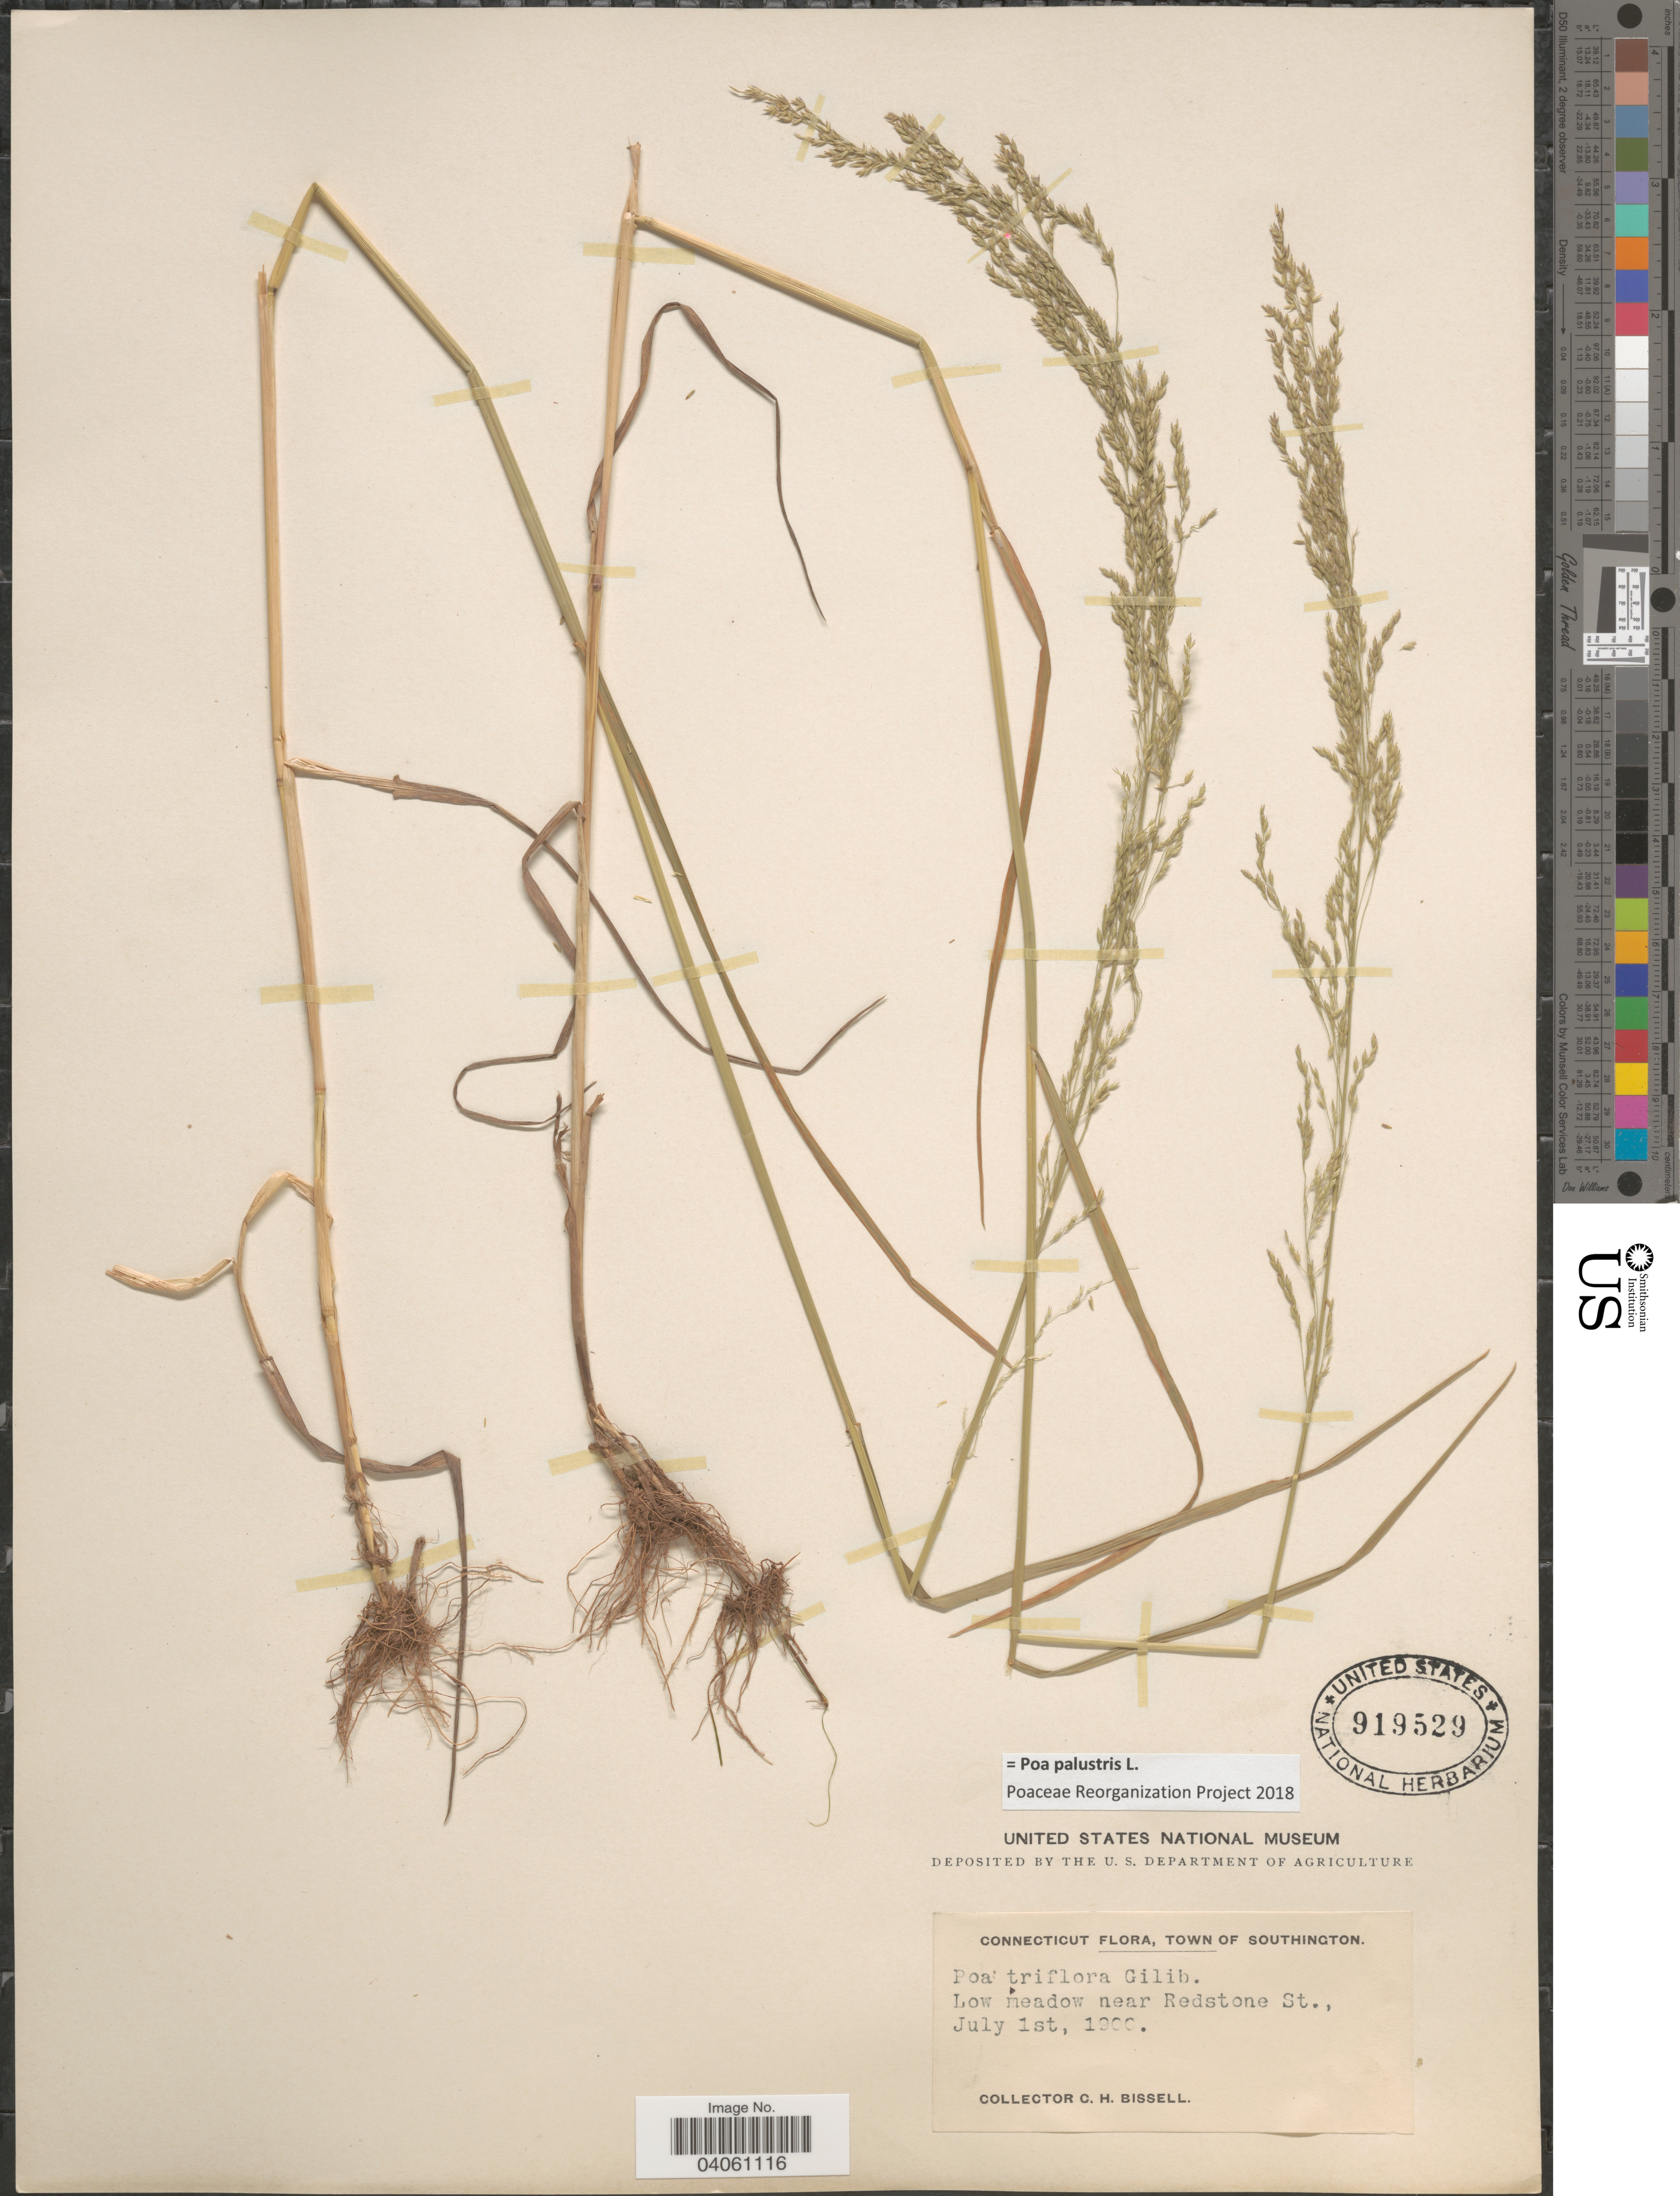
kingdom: Plantae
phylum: Tracheophyta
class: Liliopsida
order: Poales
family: Poaceae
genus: Poa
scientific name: Poa palustris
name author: L.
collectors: C. Bissell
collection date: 1900-07-01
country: United States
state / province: Connecticut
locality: Town of Southington. Low meadow near Redstone St.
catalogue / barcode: US 919529